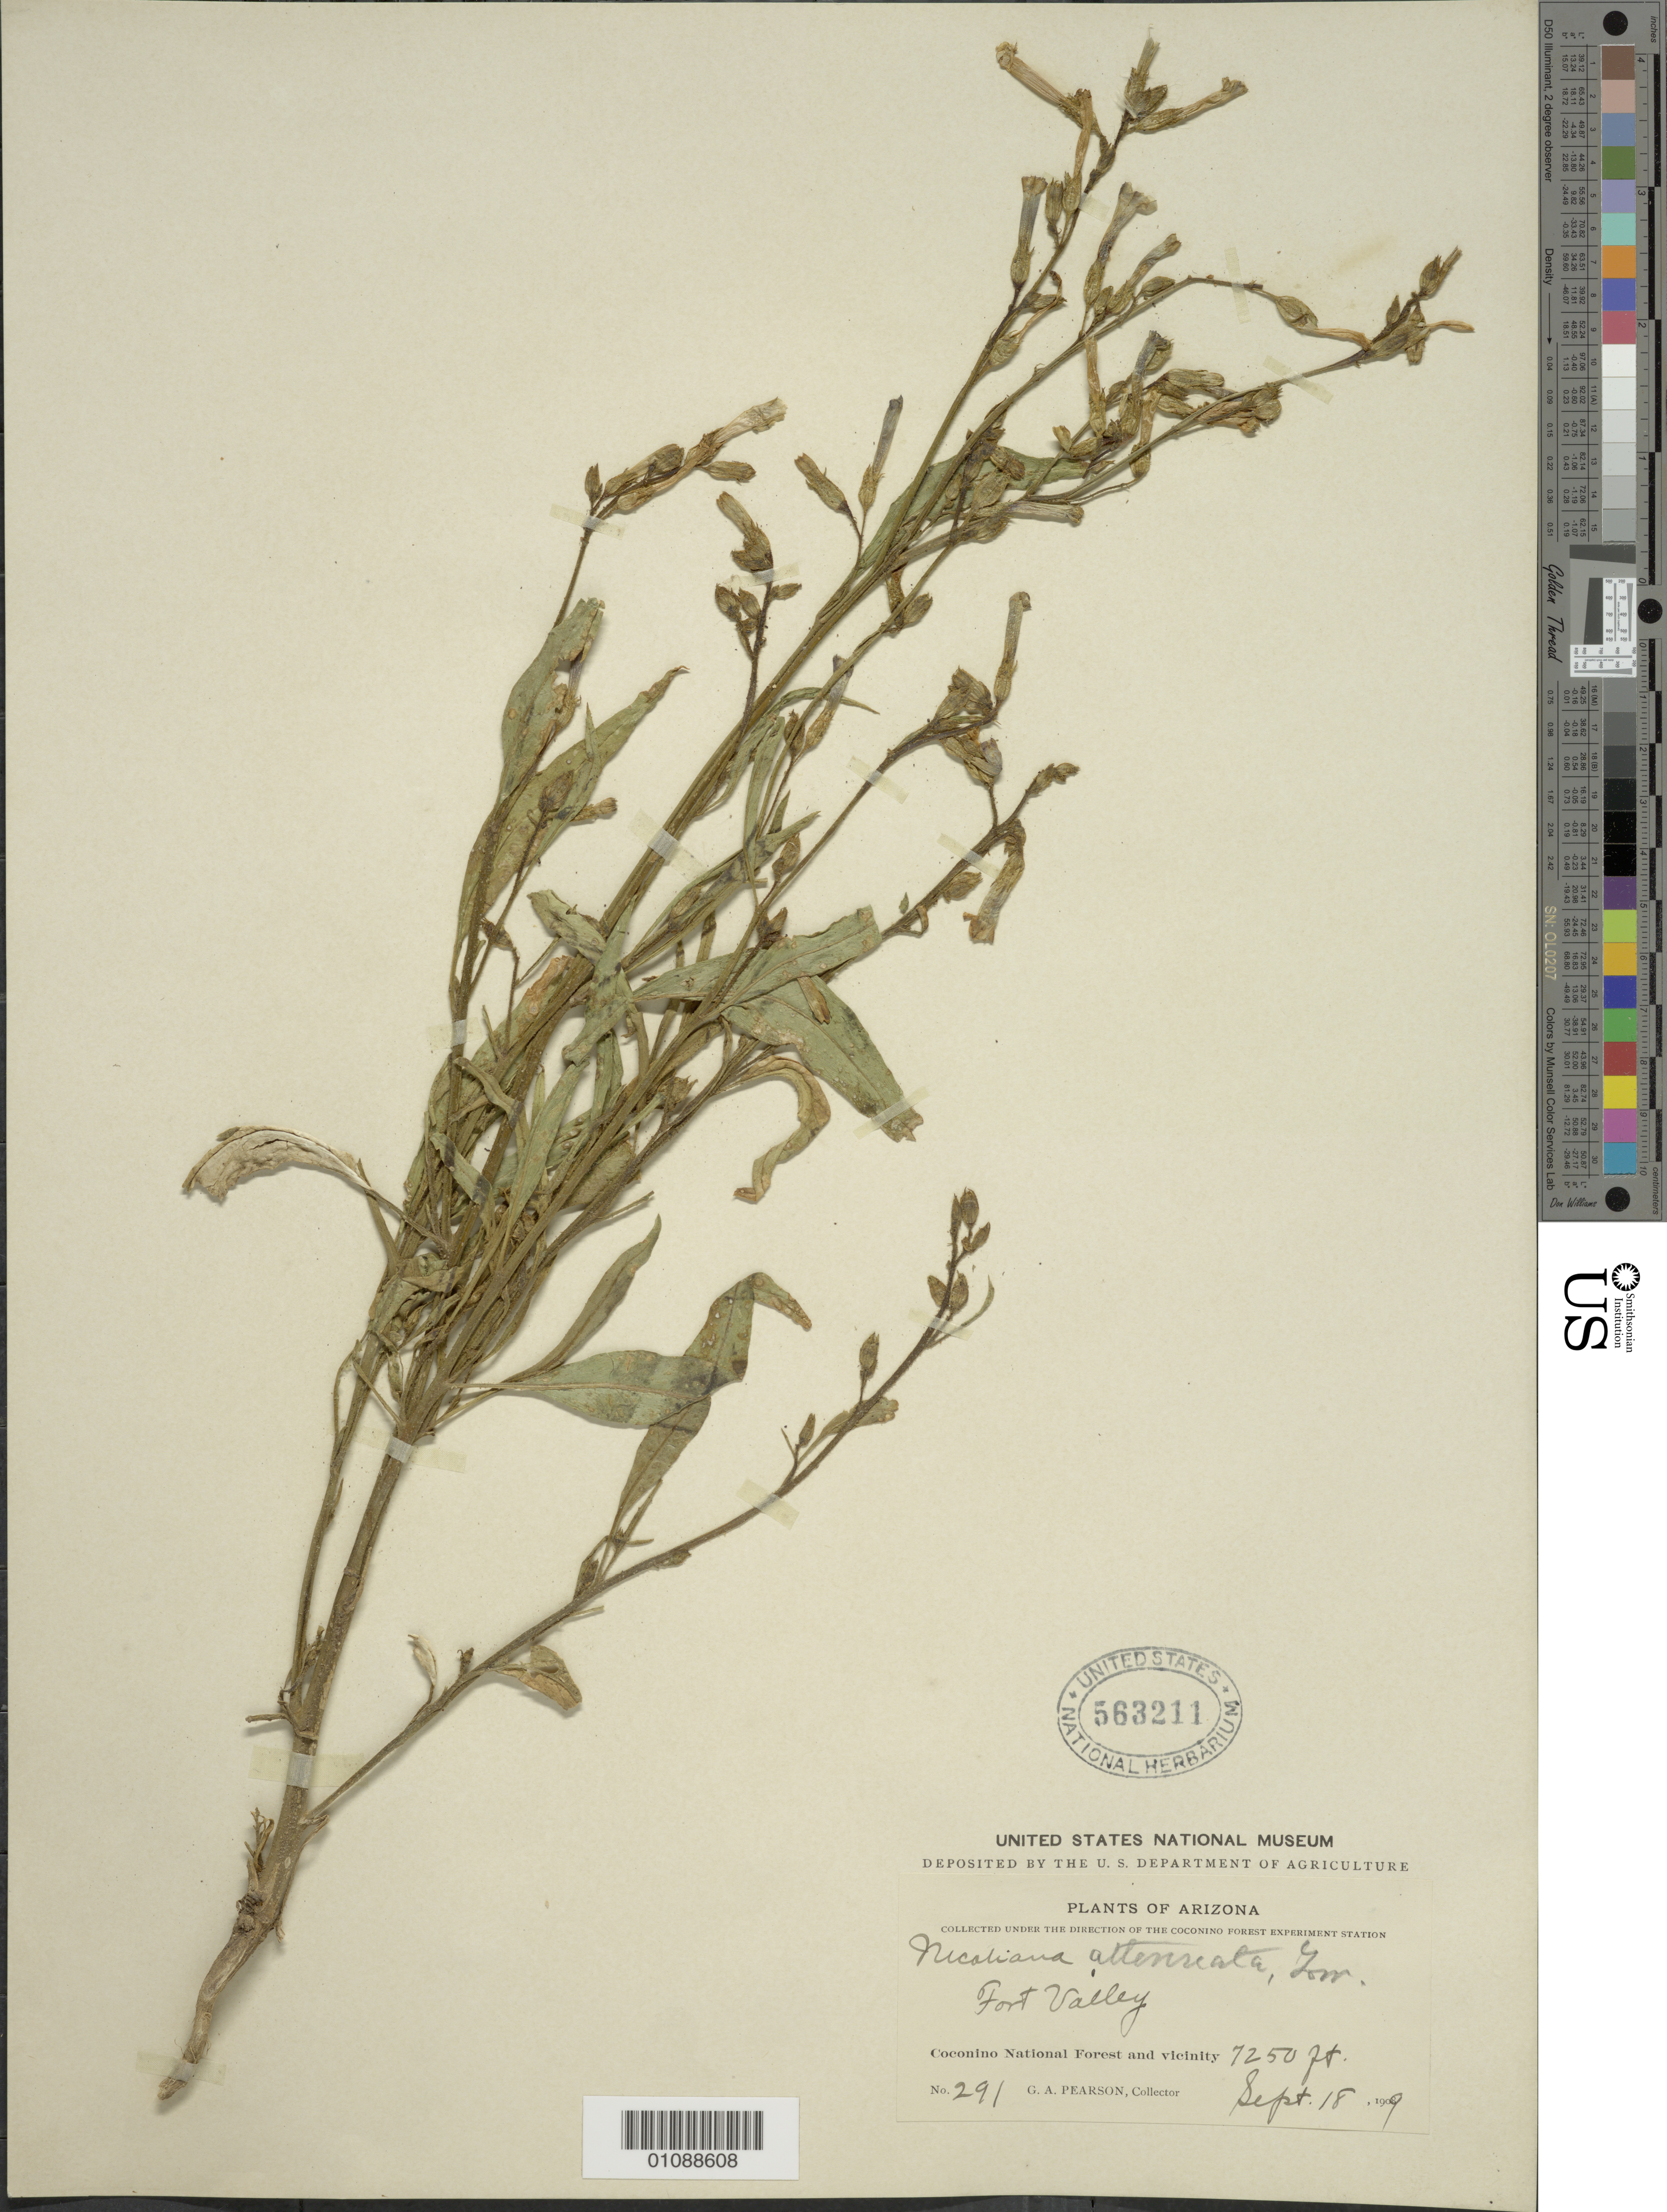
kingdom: Plantae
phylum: Tracheophyta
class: Magnoliopsida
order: Solanales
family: Solanaceae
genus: Nicotiana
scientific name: Nicotiana attenuata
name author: Torr. ex S. Watson in C. King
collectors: G. Pearson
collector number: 291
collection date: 1909-09-18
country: United States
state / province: Arizona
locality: Coconino National Forest and vicinity.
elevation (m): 2210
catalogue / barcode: US 563211